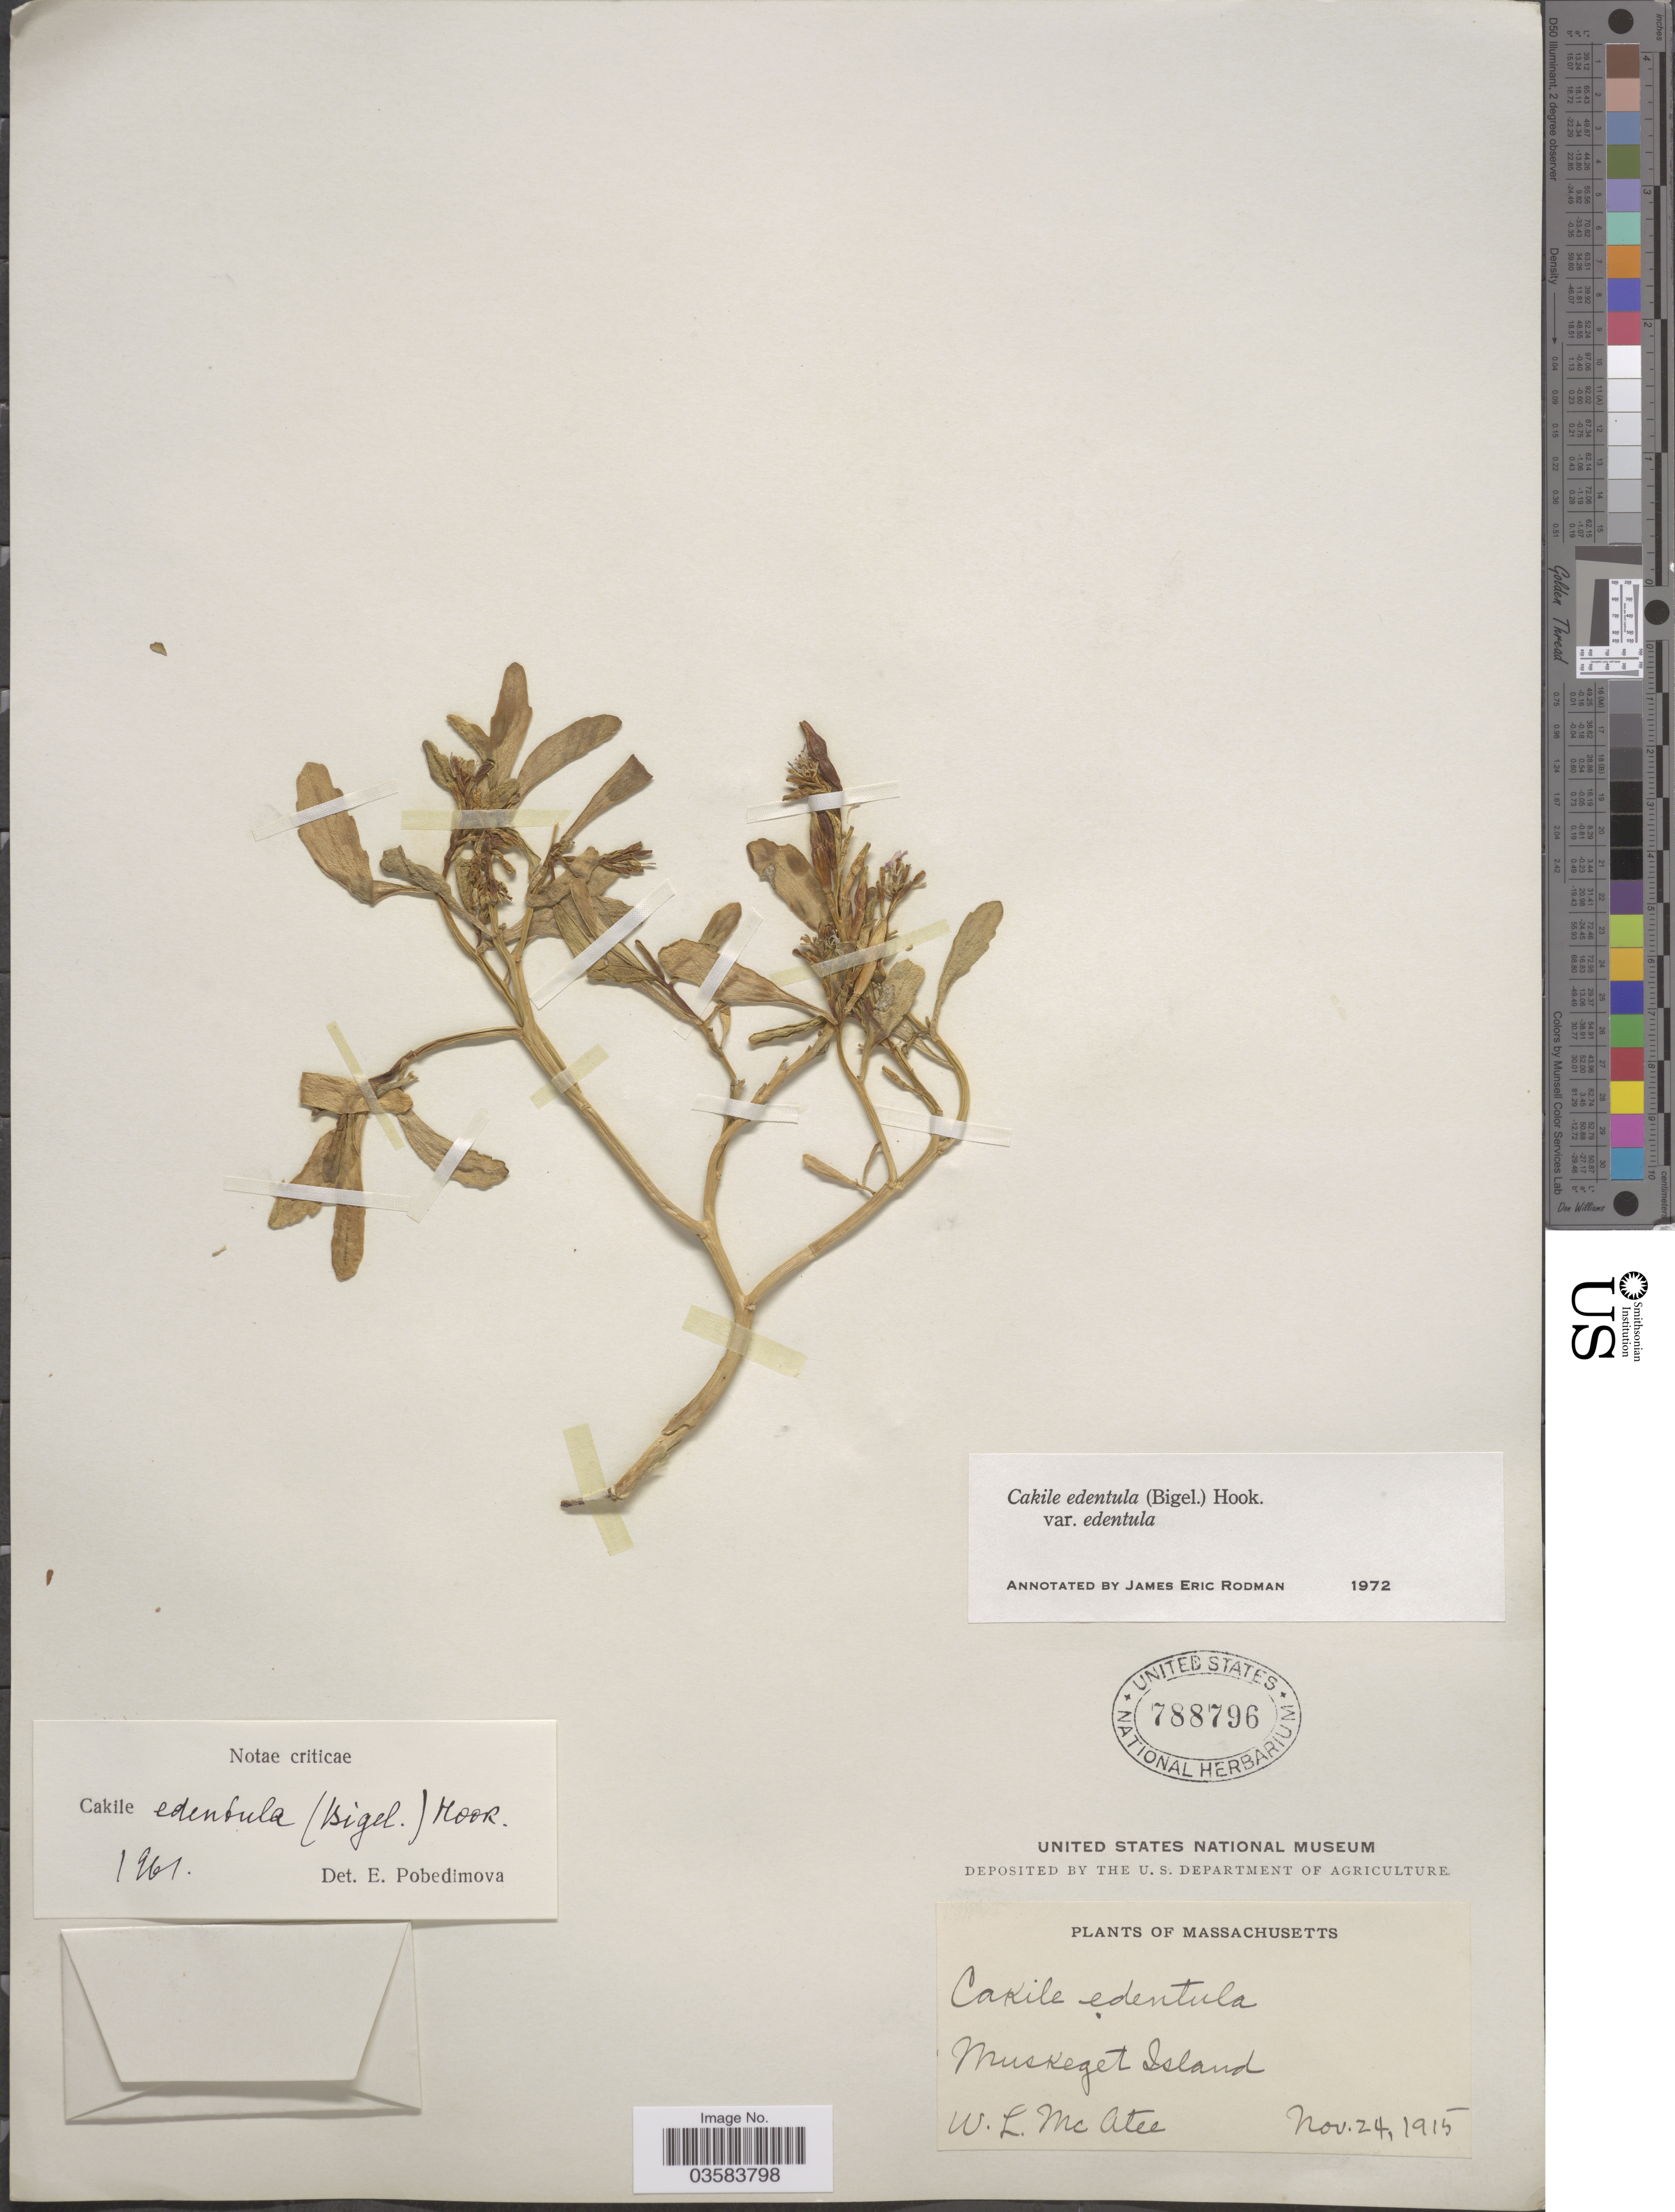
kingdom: Plantae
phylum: Tracheophyta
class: Magnoliopsida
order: Brassicales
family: Brassicaceae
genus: Cakile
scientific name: Cakile edentula var. edentula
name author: (Bigelow) Hook.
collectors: W. McAtee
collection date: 1915-11-24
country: United States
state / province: Massachusetts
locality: Muskeget Island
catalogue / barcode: US 788796